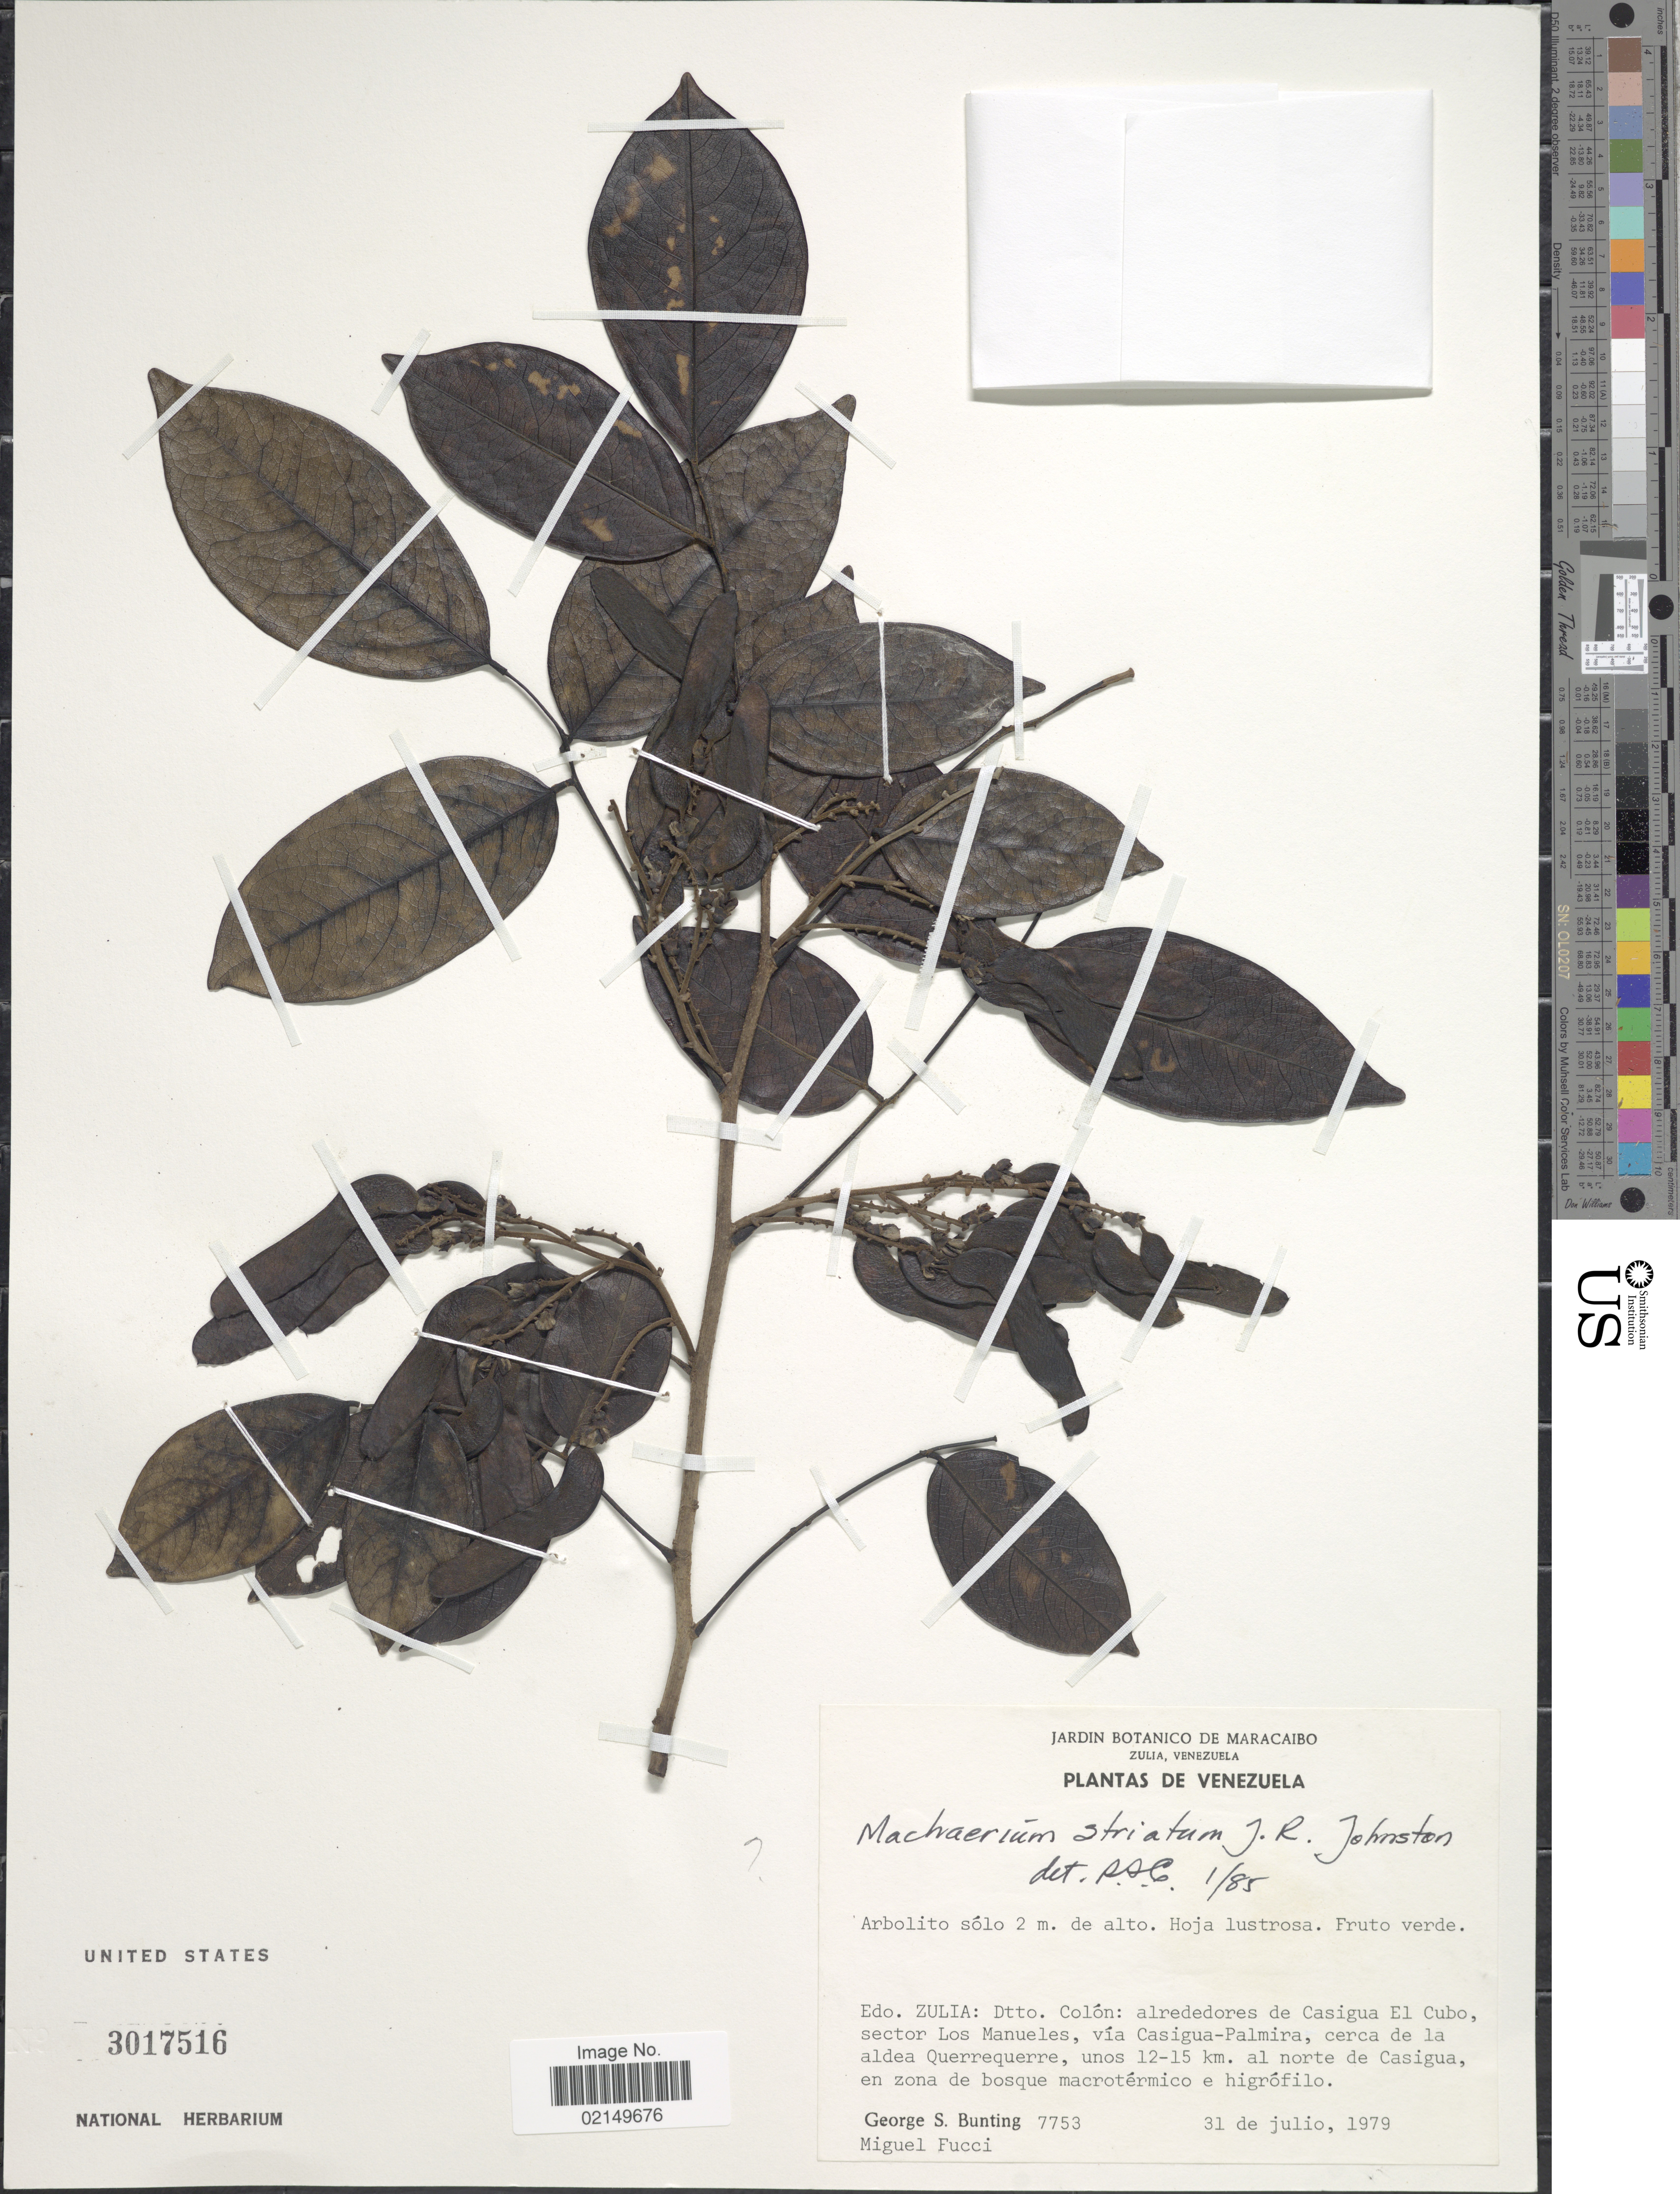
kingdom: Plantae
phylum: Tracheophyta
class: Magnoliopsida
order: Fabales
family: Fabaceae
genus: Machaerium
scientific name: Machaerium striatum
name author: J.R. Johnst.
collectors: G. S. Bunting & M. Fucci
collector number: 7753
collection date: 1979-07-31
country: Venezuela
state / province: Zulia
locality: Edo. Zulia: Dtto. Colon: alrededores de Casigua El Cubo, sector Los Manueles, via Casigua-Palmira, cerca de la aldea Querrequerre, unos 12-15 km. al norte de Casigua, en zona de bosque macrotermico e higrofilo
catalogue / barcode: US 3017516